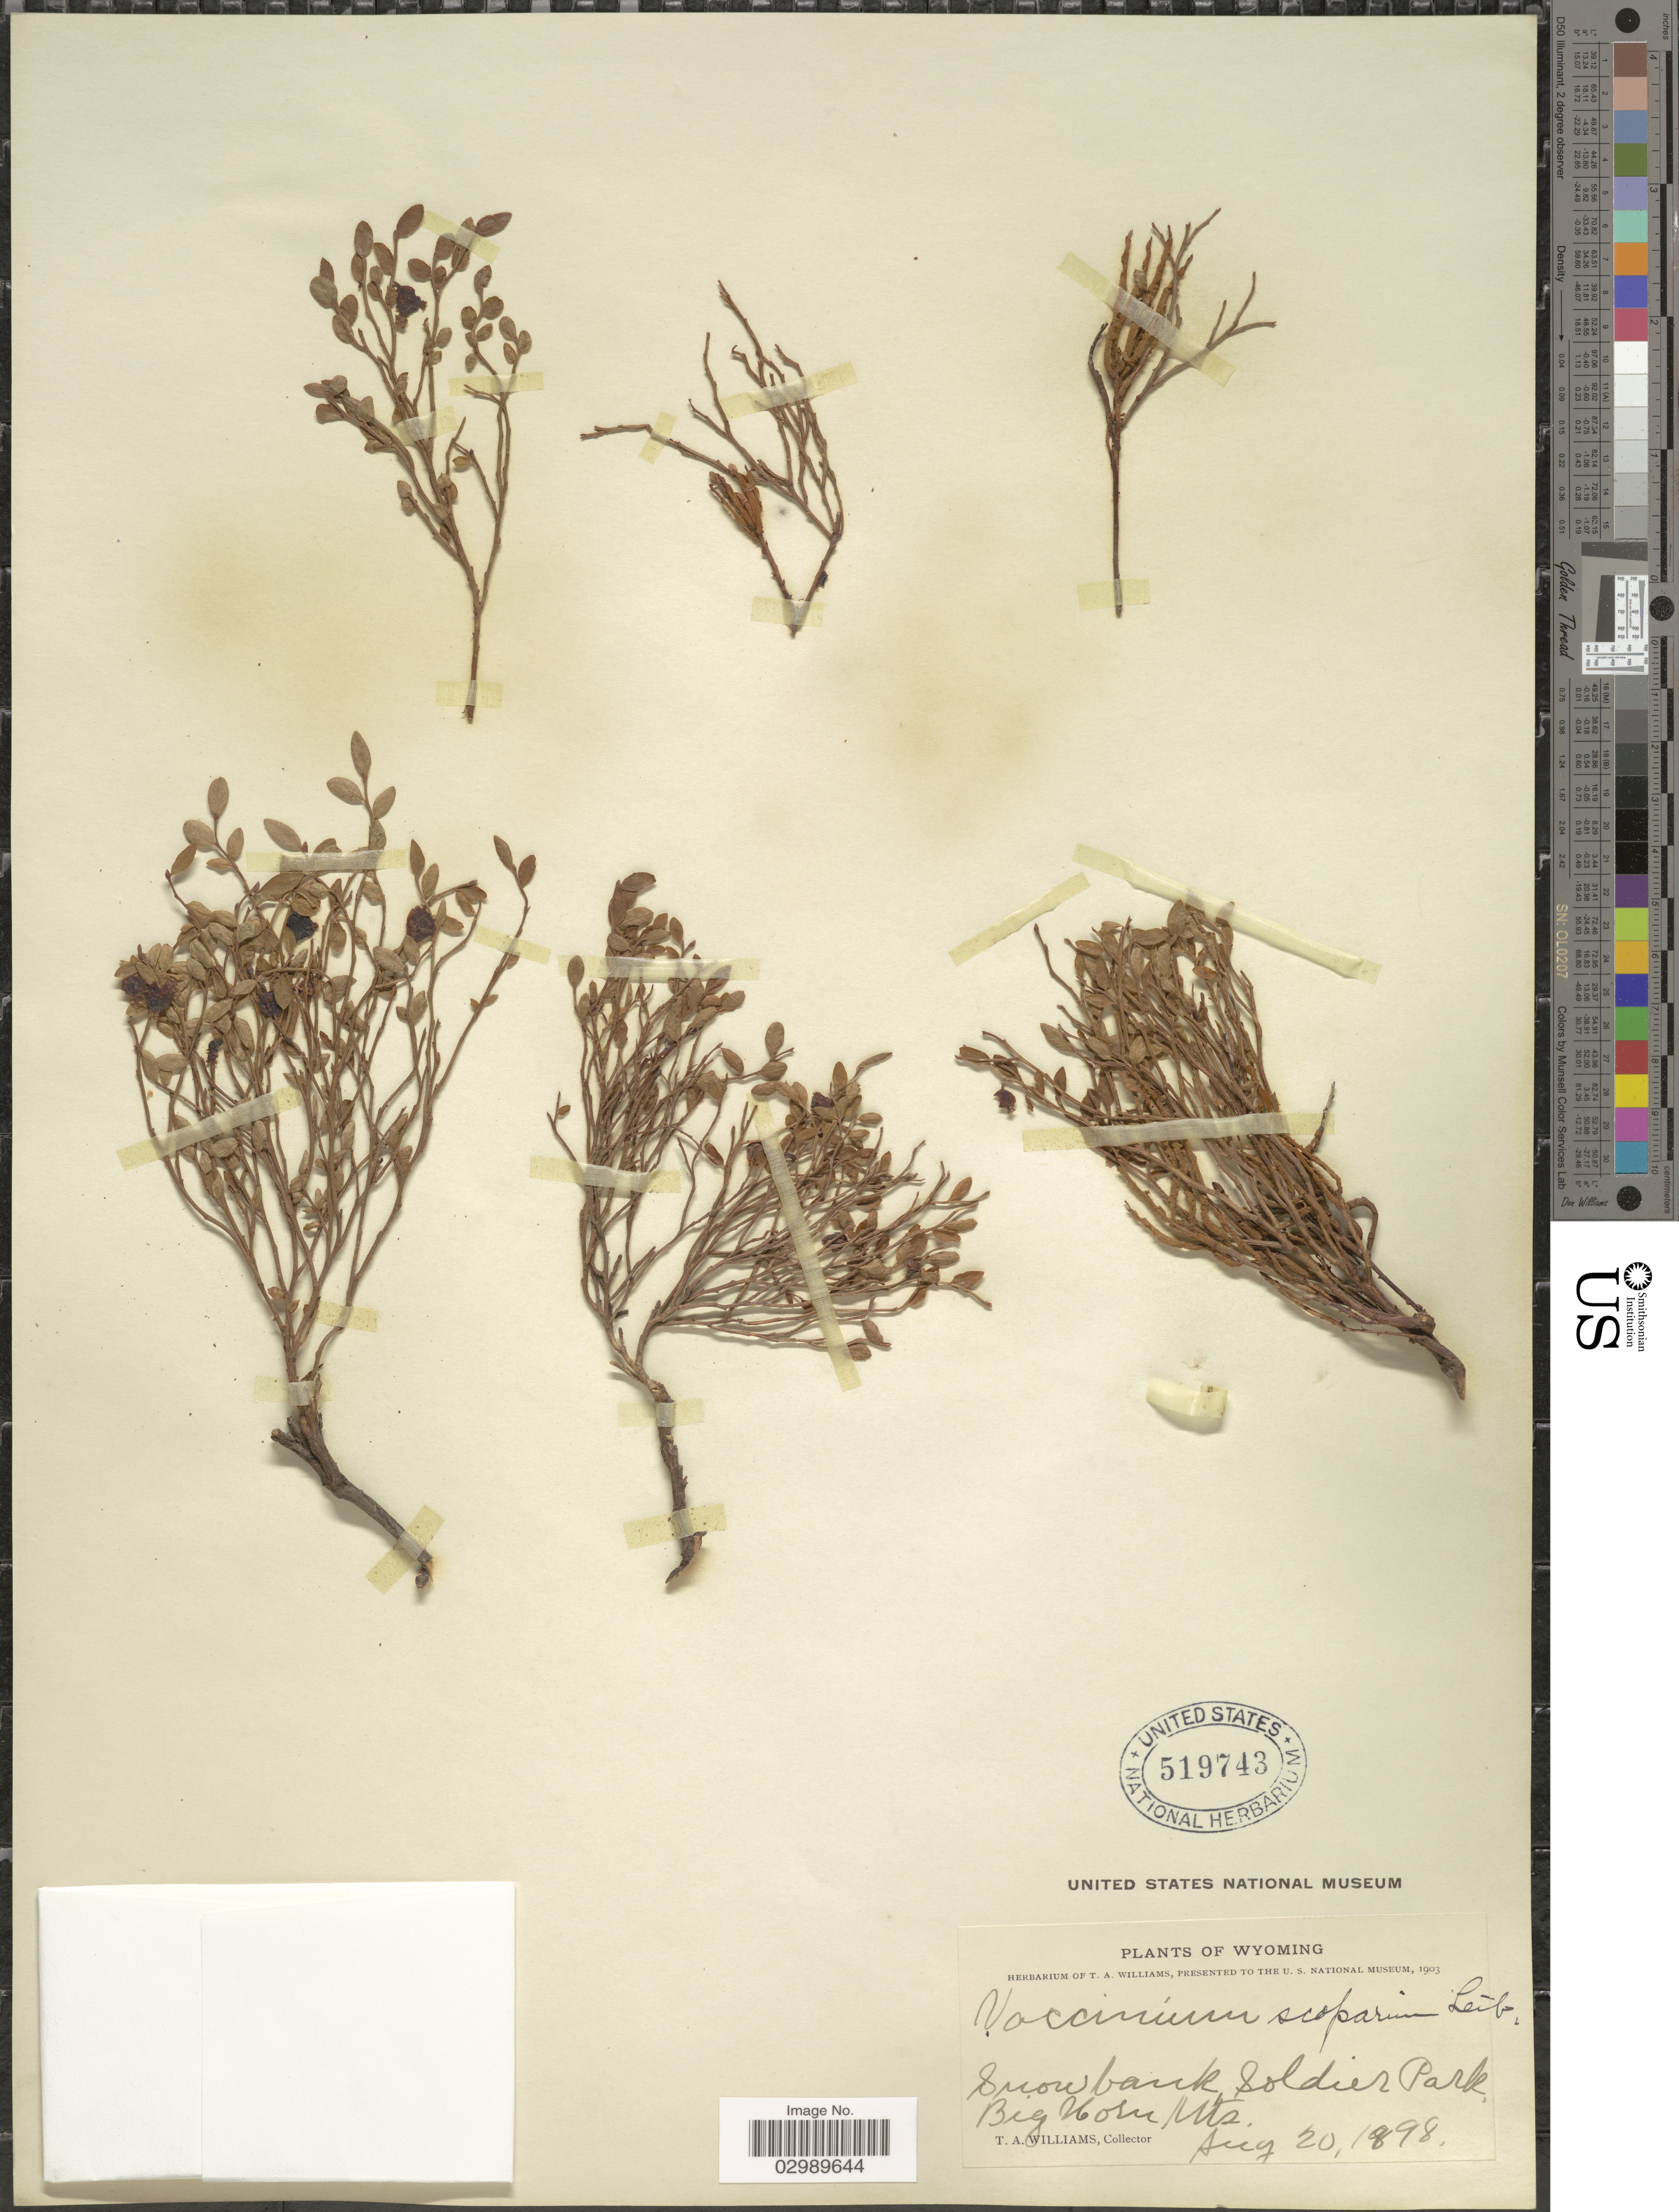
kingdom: Plantae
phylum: Tracheophyta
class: Magnoliopsida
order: Ericales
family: Ericaceae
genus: Vaccinium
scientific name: Vaccinium scoparium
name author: Leiberg ex Coville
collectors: T. Williams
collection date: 1898-08-20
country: United States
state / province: Wyoming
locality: Snow bank, Soldier Park, Big Horn Mts.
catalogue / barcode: US 519743